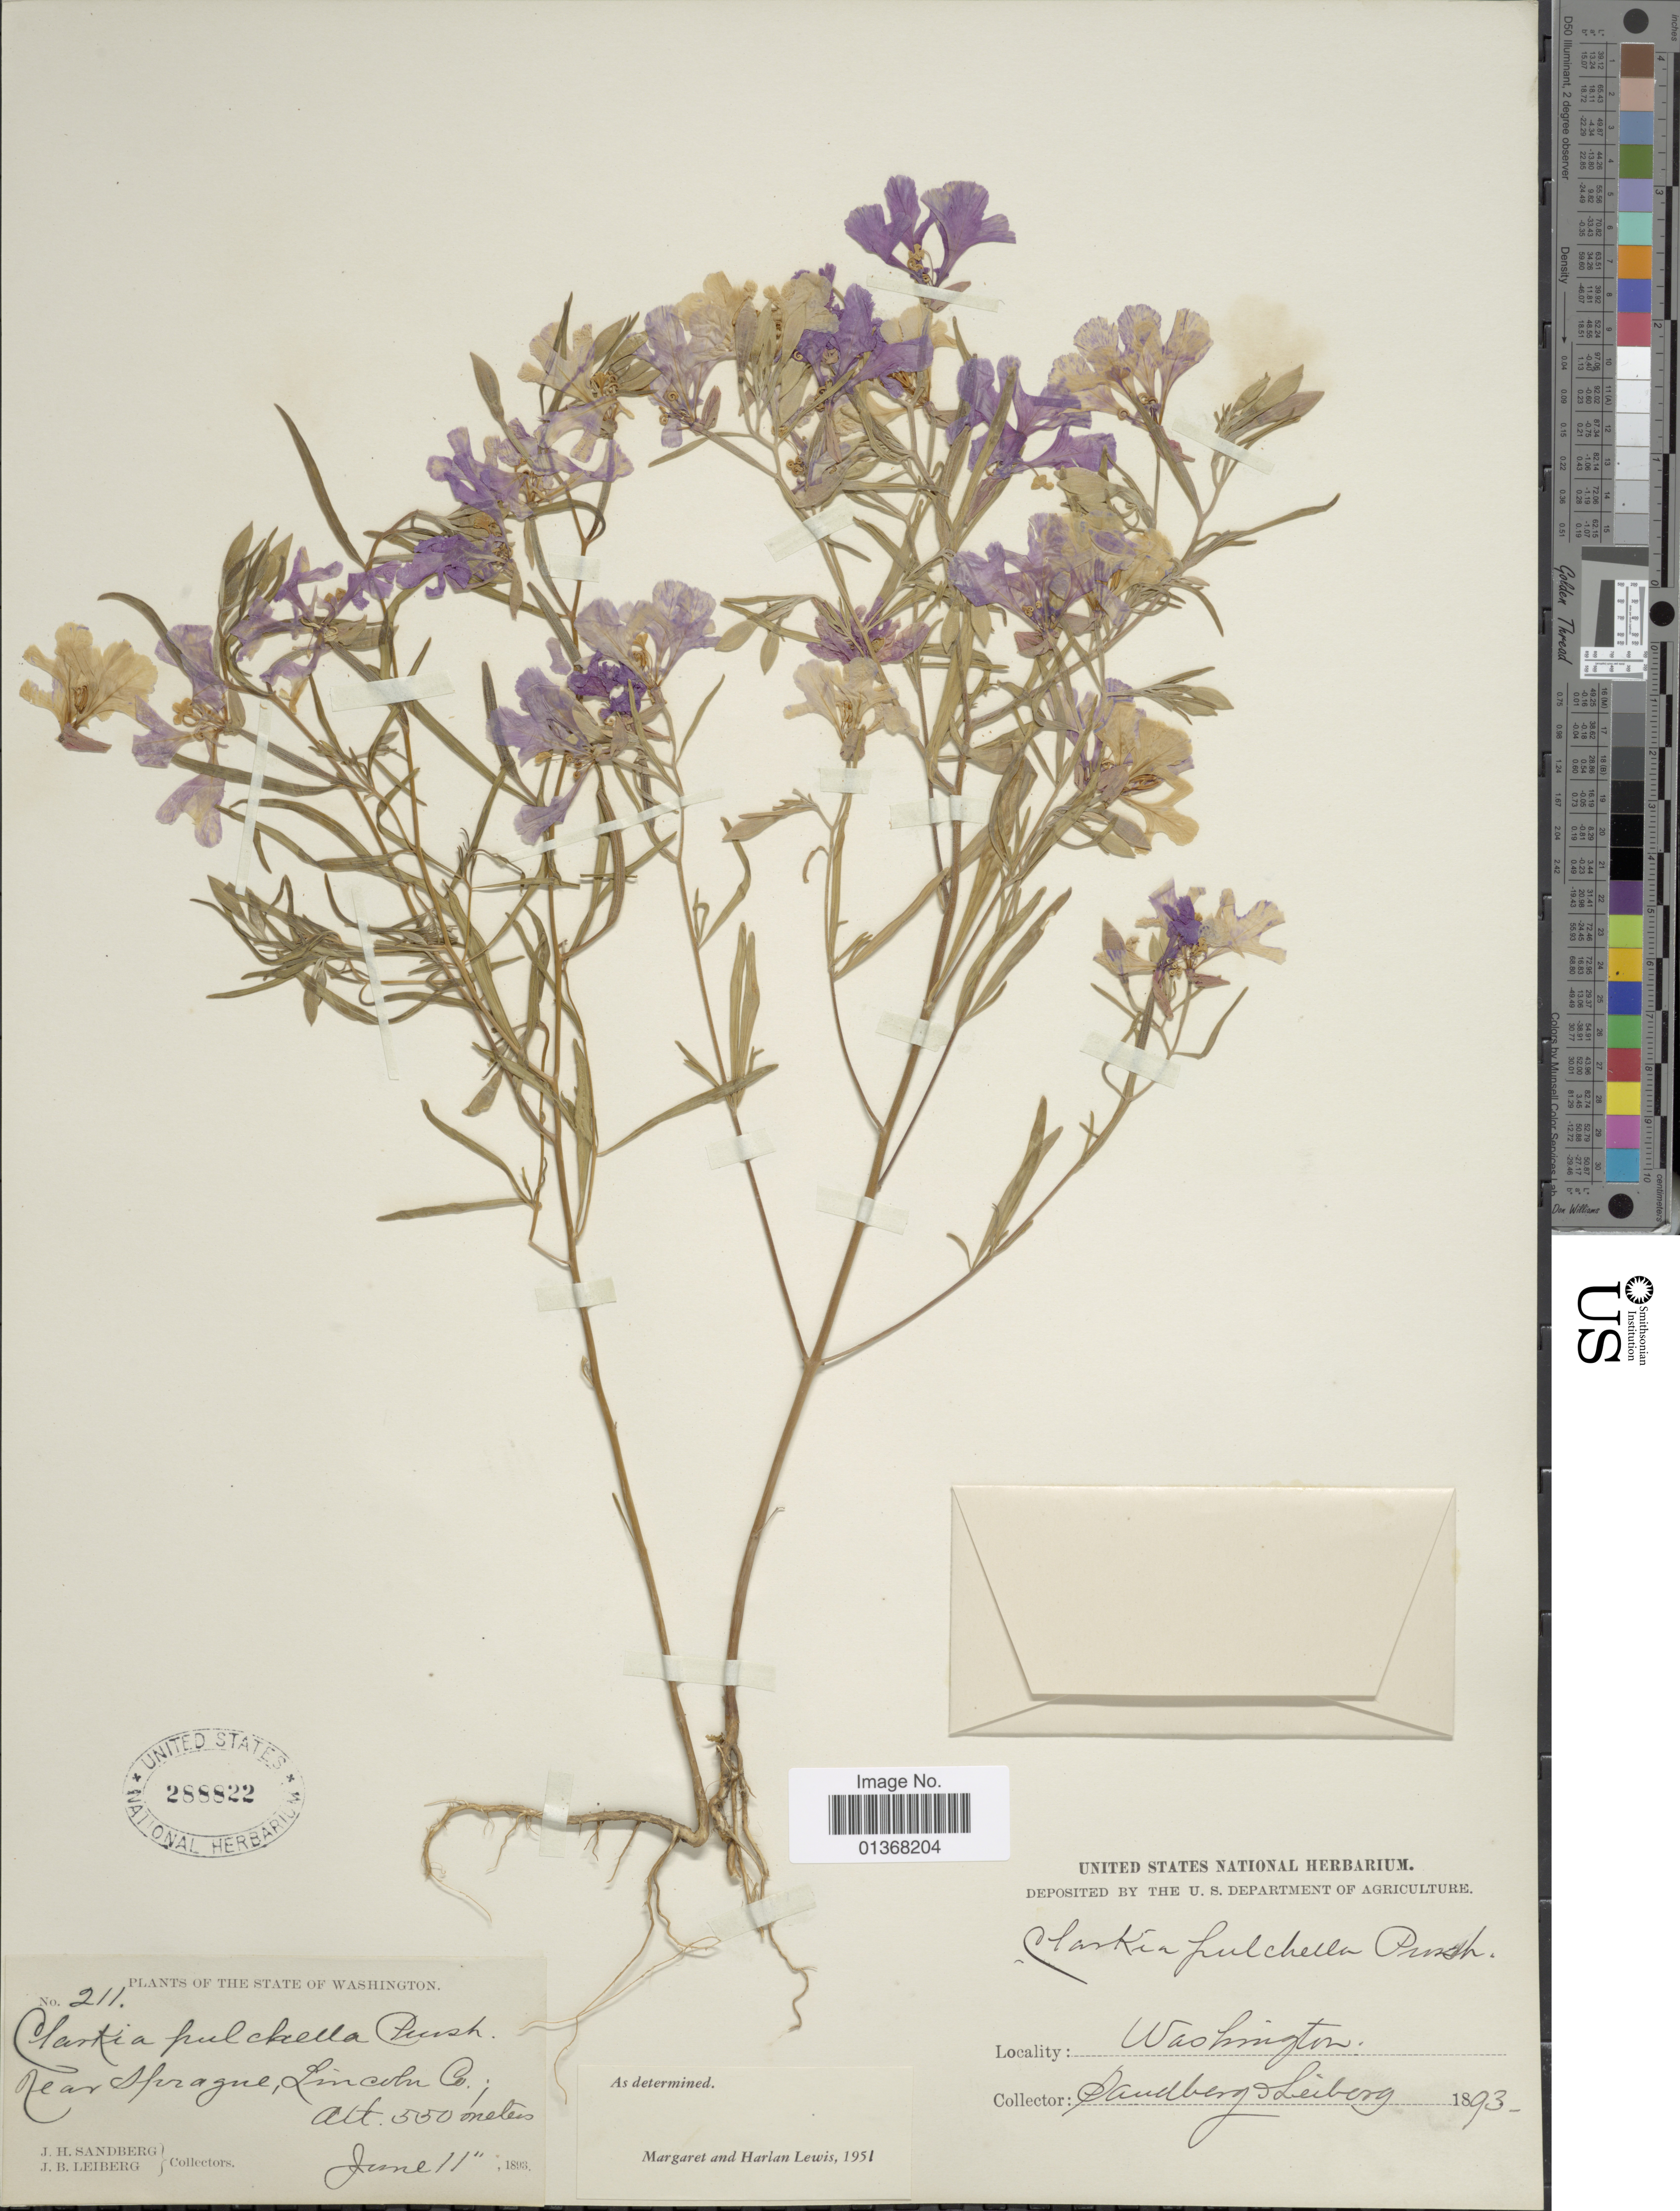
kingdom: Plantae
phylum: Tracheophyta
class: Magnoliopsida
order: Myrtales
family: Onagraceae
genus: Clarkia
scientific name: Clarkia pulchella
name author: Pursh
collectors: J. H. Sandberg & J. B. Leiberg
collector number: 211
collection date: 1893-06-11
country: United States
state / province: Washington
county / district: Lincoln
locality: Near Sprague, Lincoln Co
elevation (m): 550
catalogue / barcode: US 288822